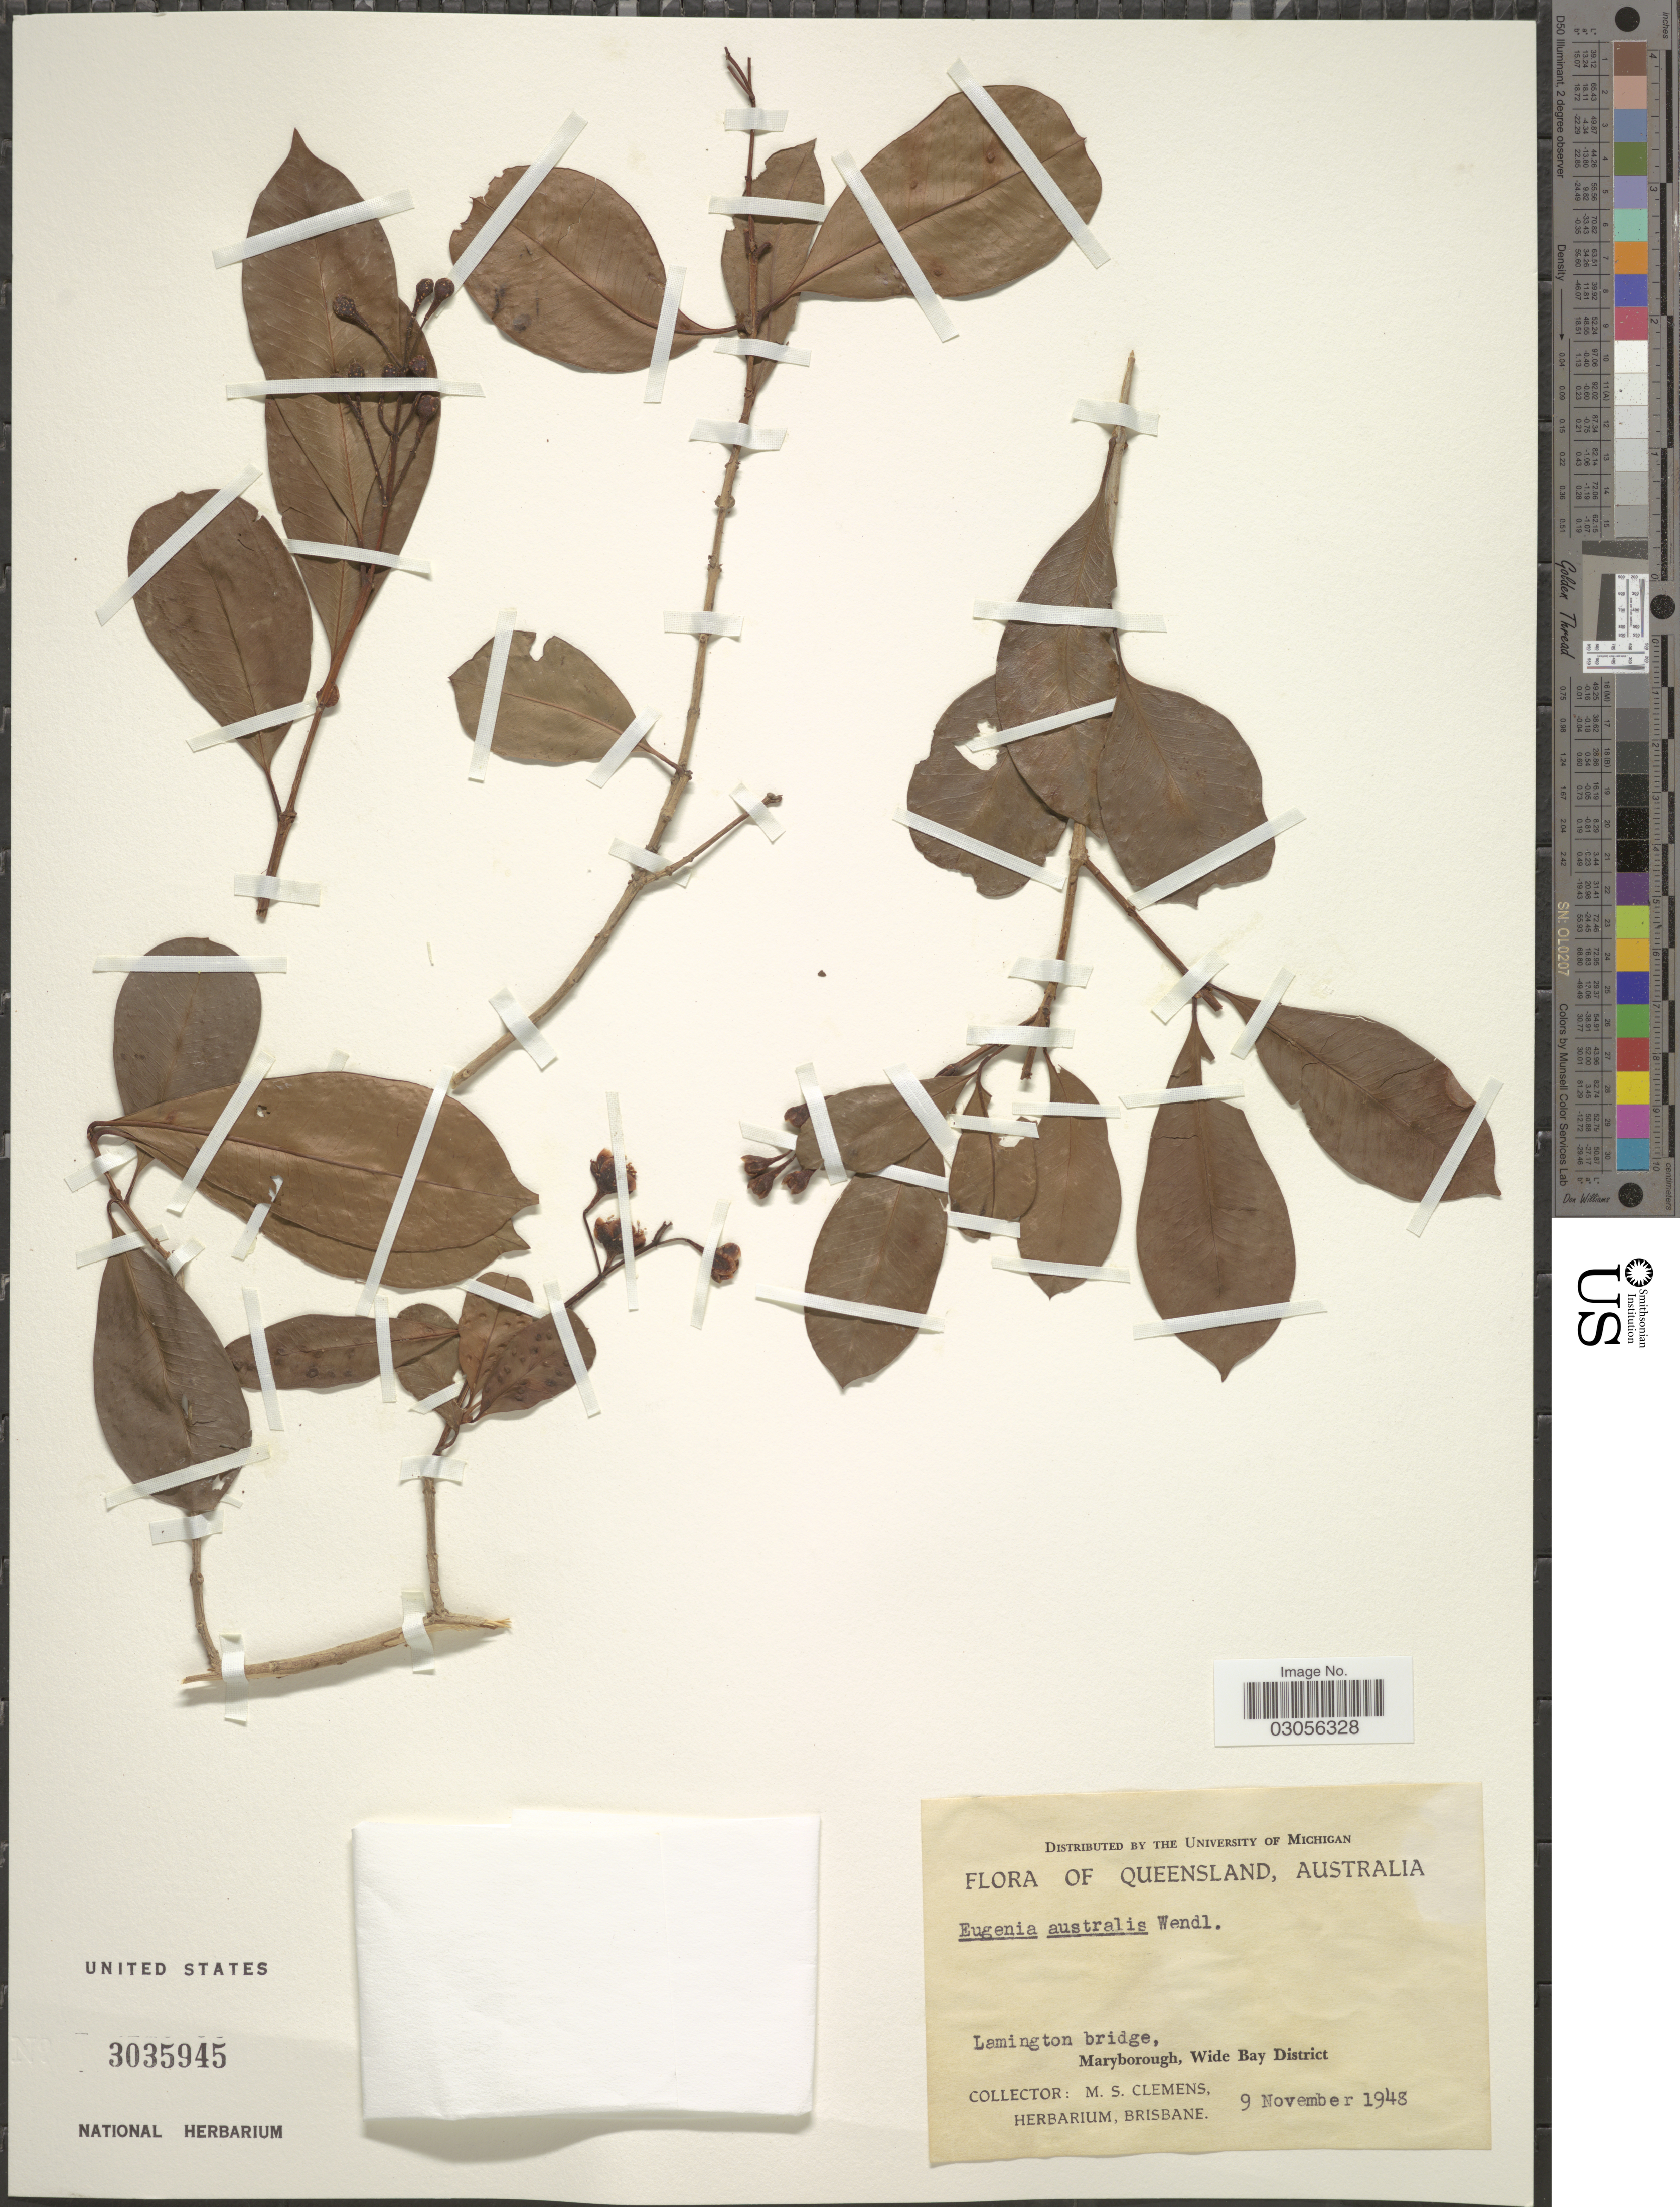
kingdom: Plantae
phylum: Tracheophyta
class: Magnoliopsida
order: Myrtales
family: Myrtaceae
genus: Syzygium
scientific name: Syzygium australe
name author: (J.C. Wendl. ex Link) B. Hyland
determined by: Strong, Mark T., (BOT), Smithsonian Institution - National Museum of Natural History (UNITED STATES)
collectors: M. S. Clemens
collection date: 1948-11-09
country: Australia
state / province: Queensland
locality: Lamington bridge, Maryborough, Wide Bay District.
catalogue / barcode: US 3035945